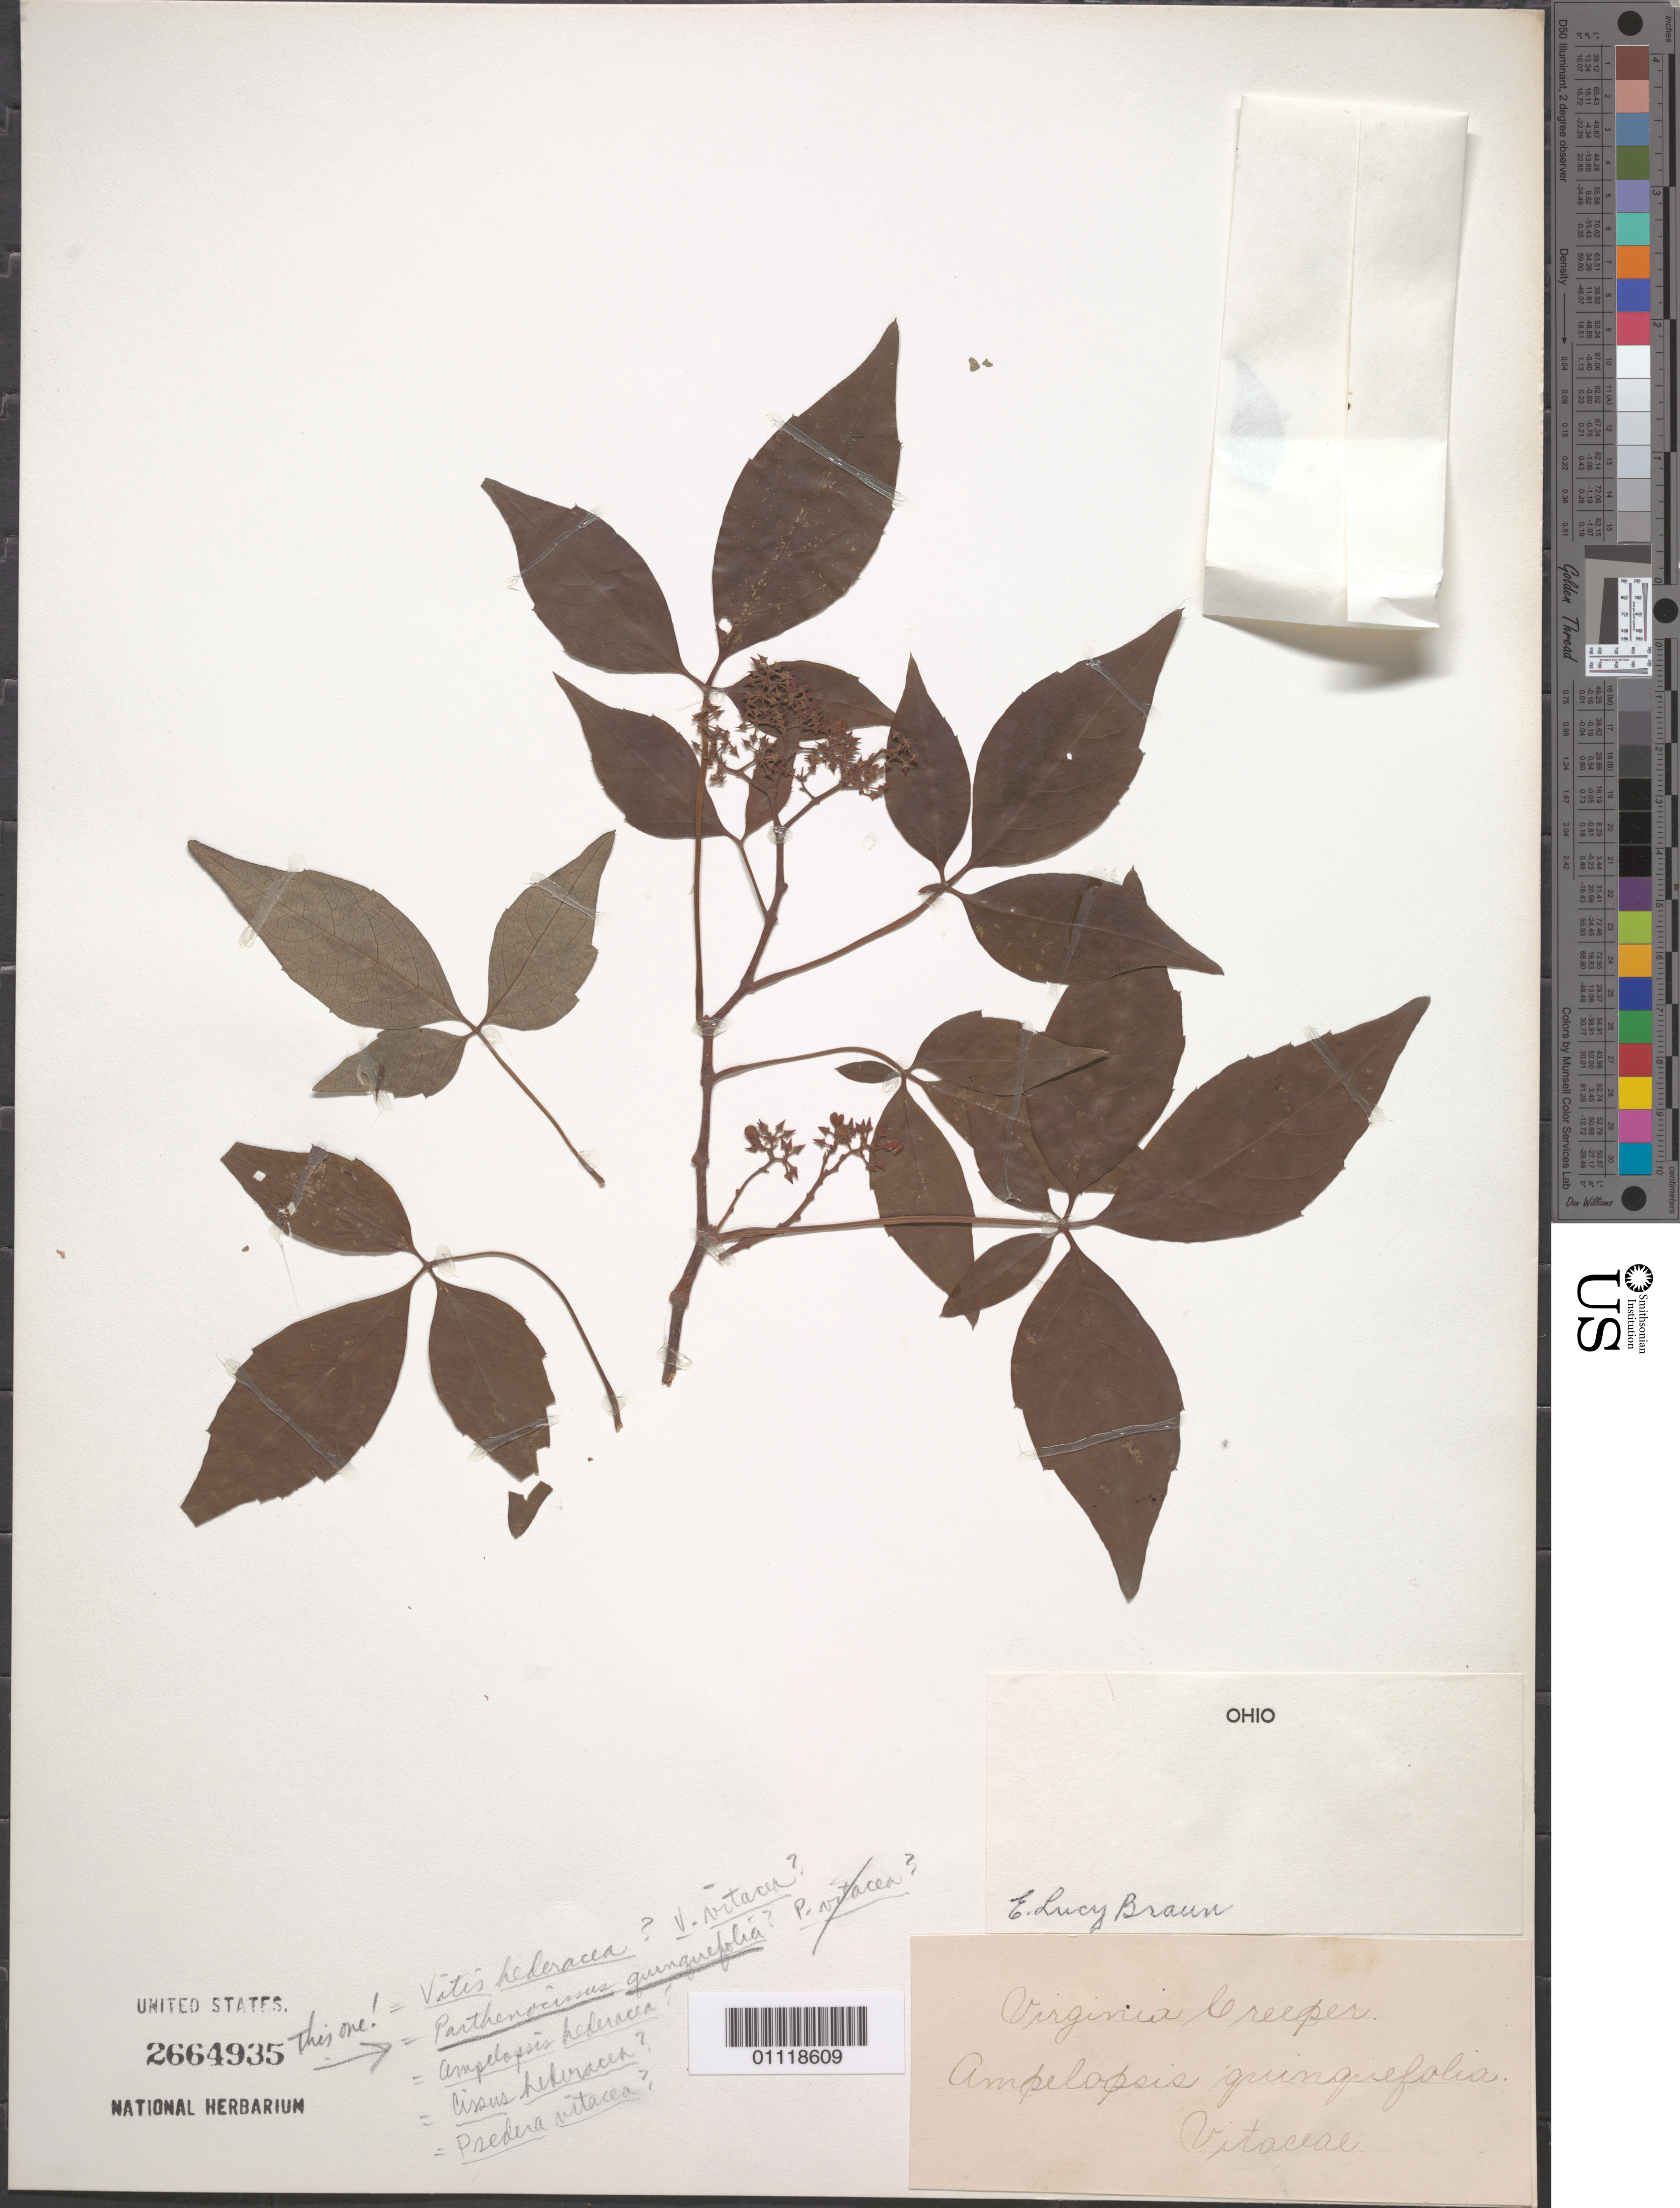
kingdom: Plantae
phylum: Tracheophyta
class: Magnoliopsida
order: Vitales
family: Vitaceae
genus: Parthenocissus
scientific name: Parthenocissus quinquefolia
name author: (L.) Planch.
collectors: E. L. Braun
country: United States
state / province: Ohio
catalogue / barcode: US 2664935